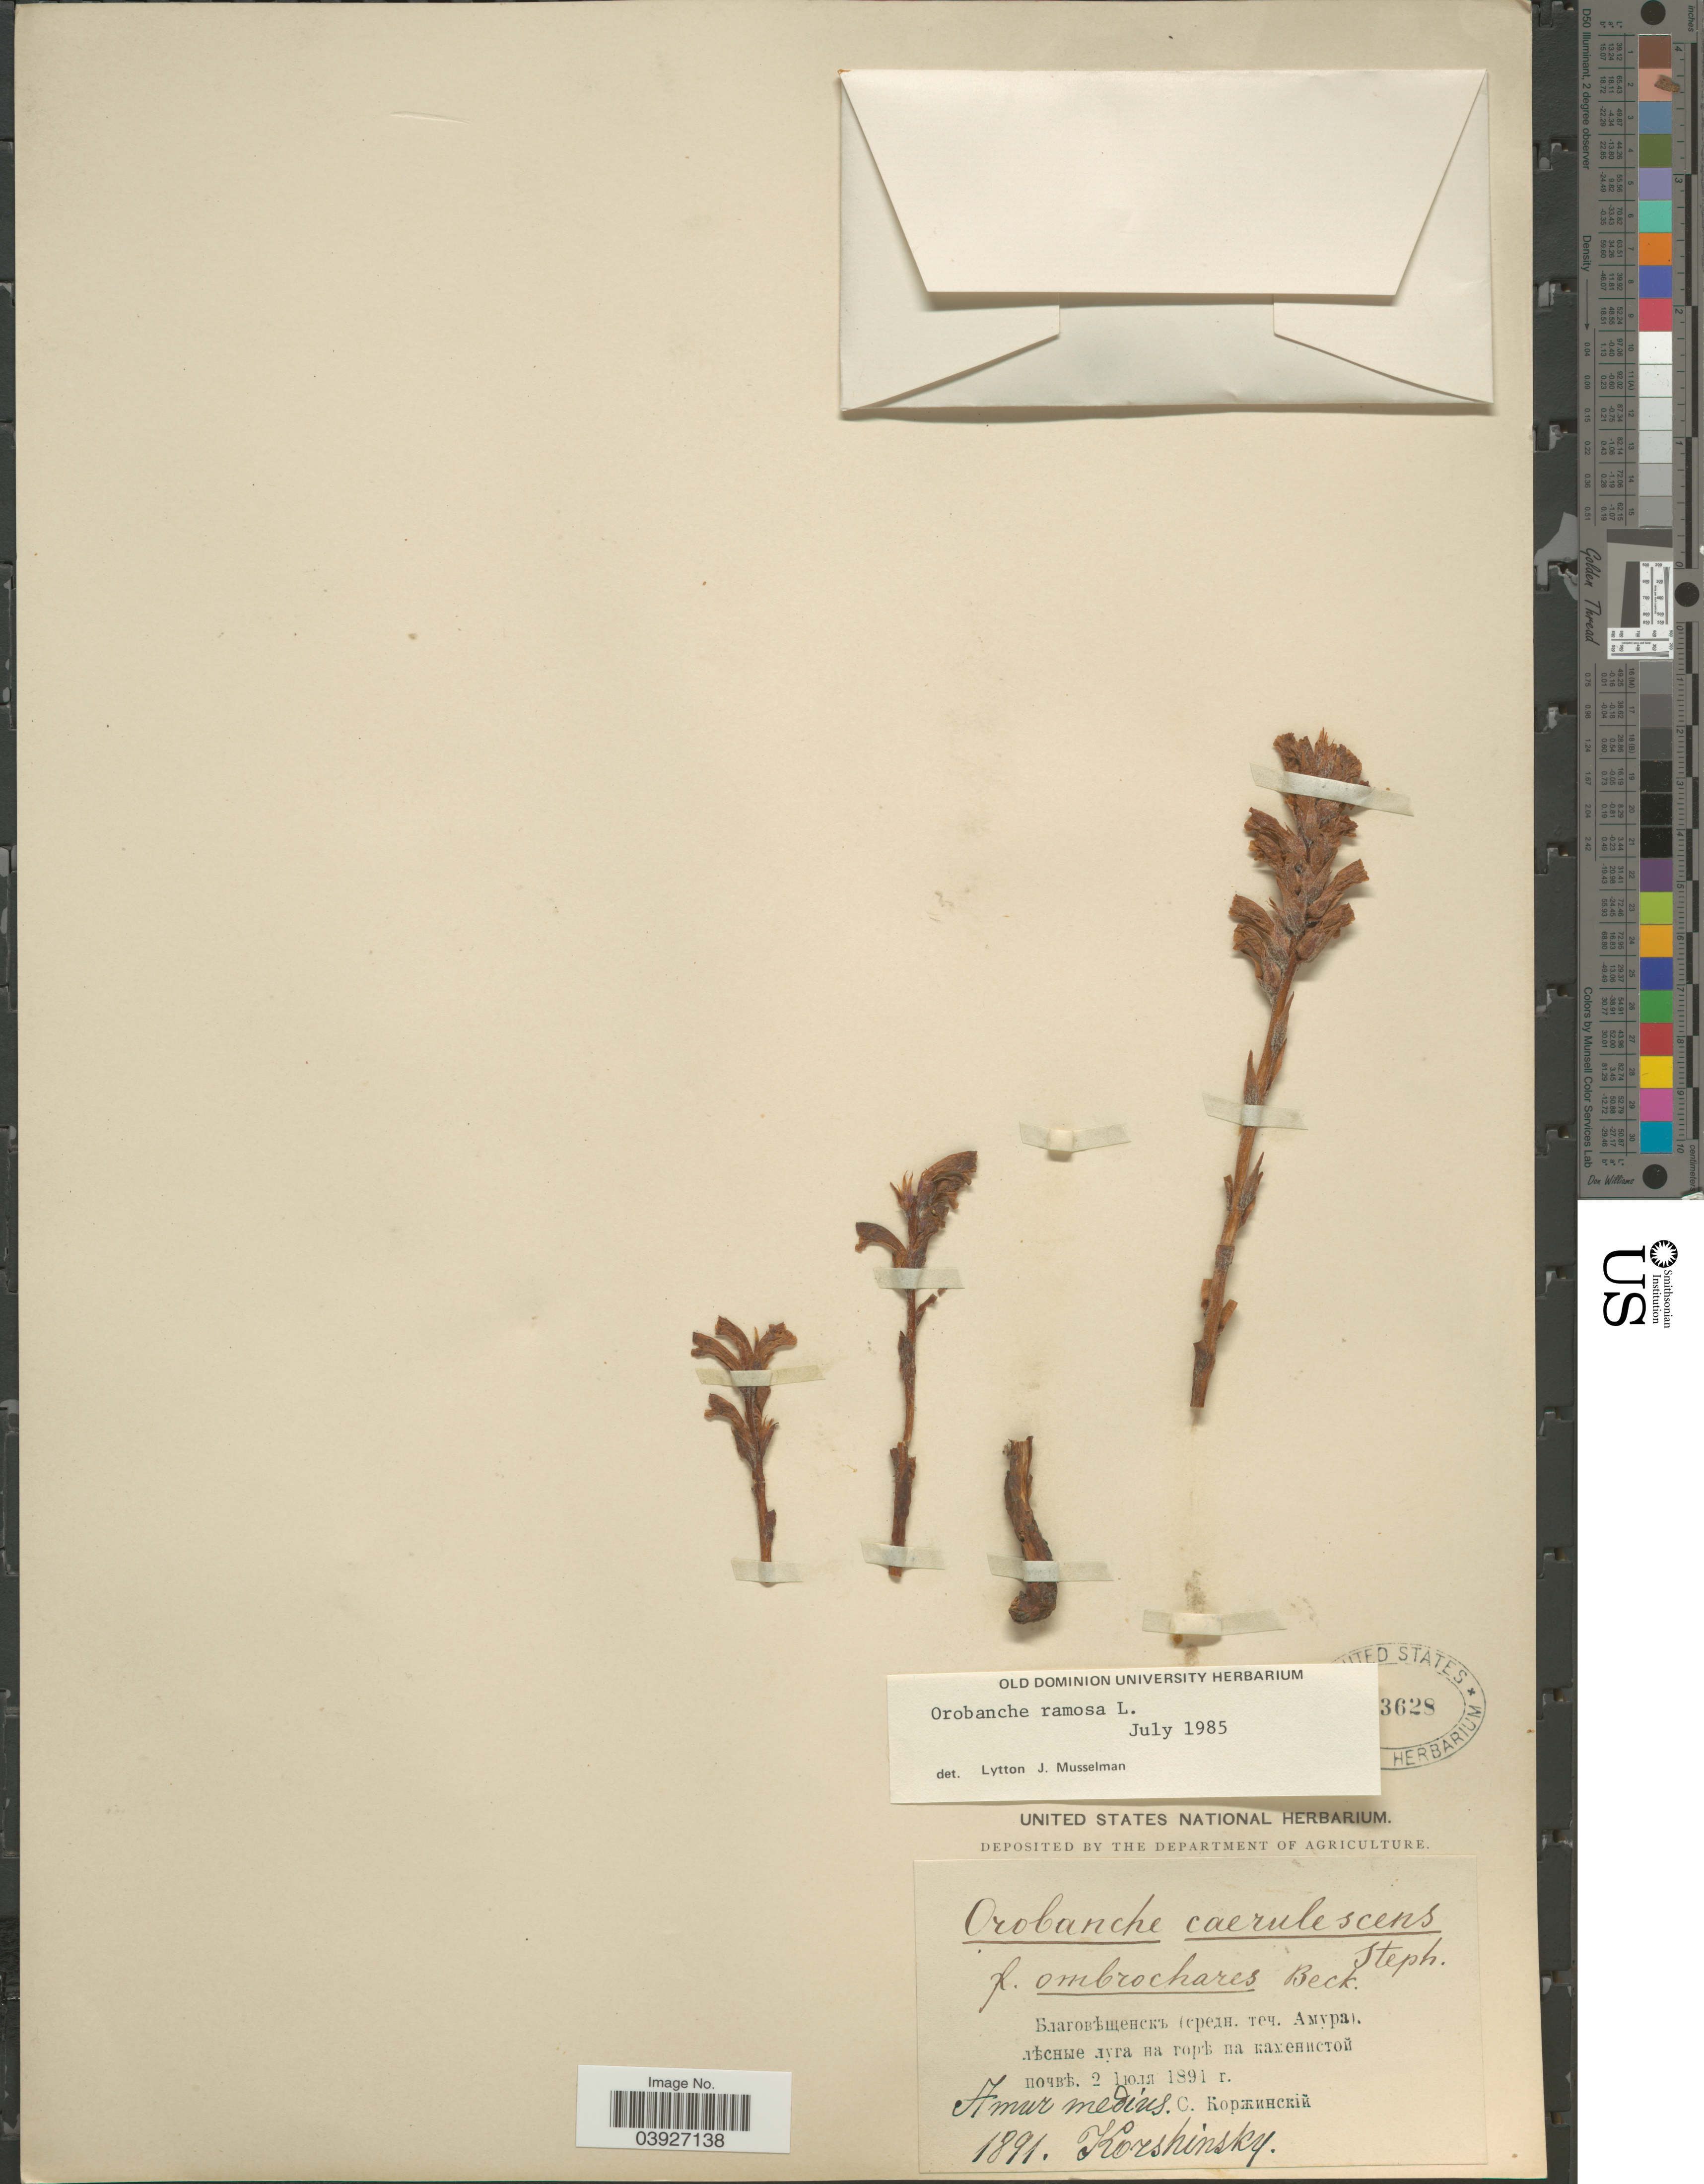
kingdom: Plantae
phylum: Tracheophyta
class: Magnoliopsida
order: Lamiales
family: Orobanchaceae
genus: Orobanche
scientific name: Orobanche ramosa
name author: L.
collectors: Korshinsky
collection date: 1891-07-02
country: Russian Federation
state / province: Amur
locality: Amur medius. Blagoveshchensk